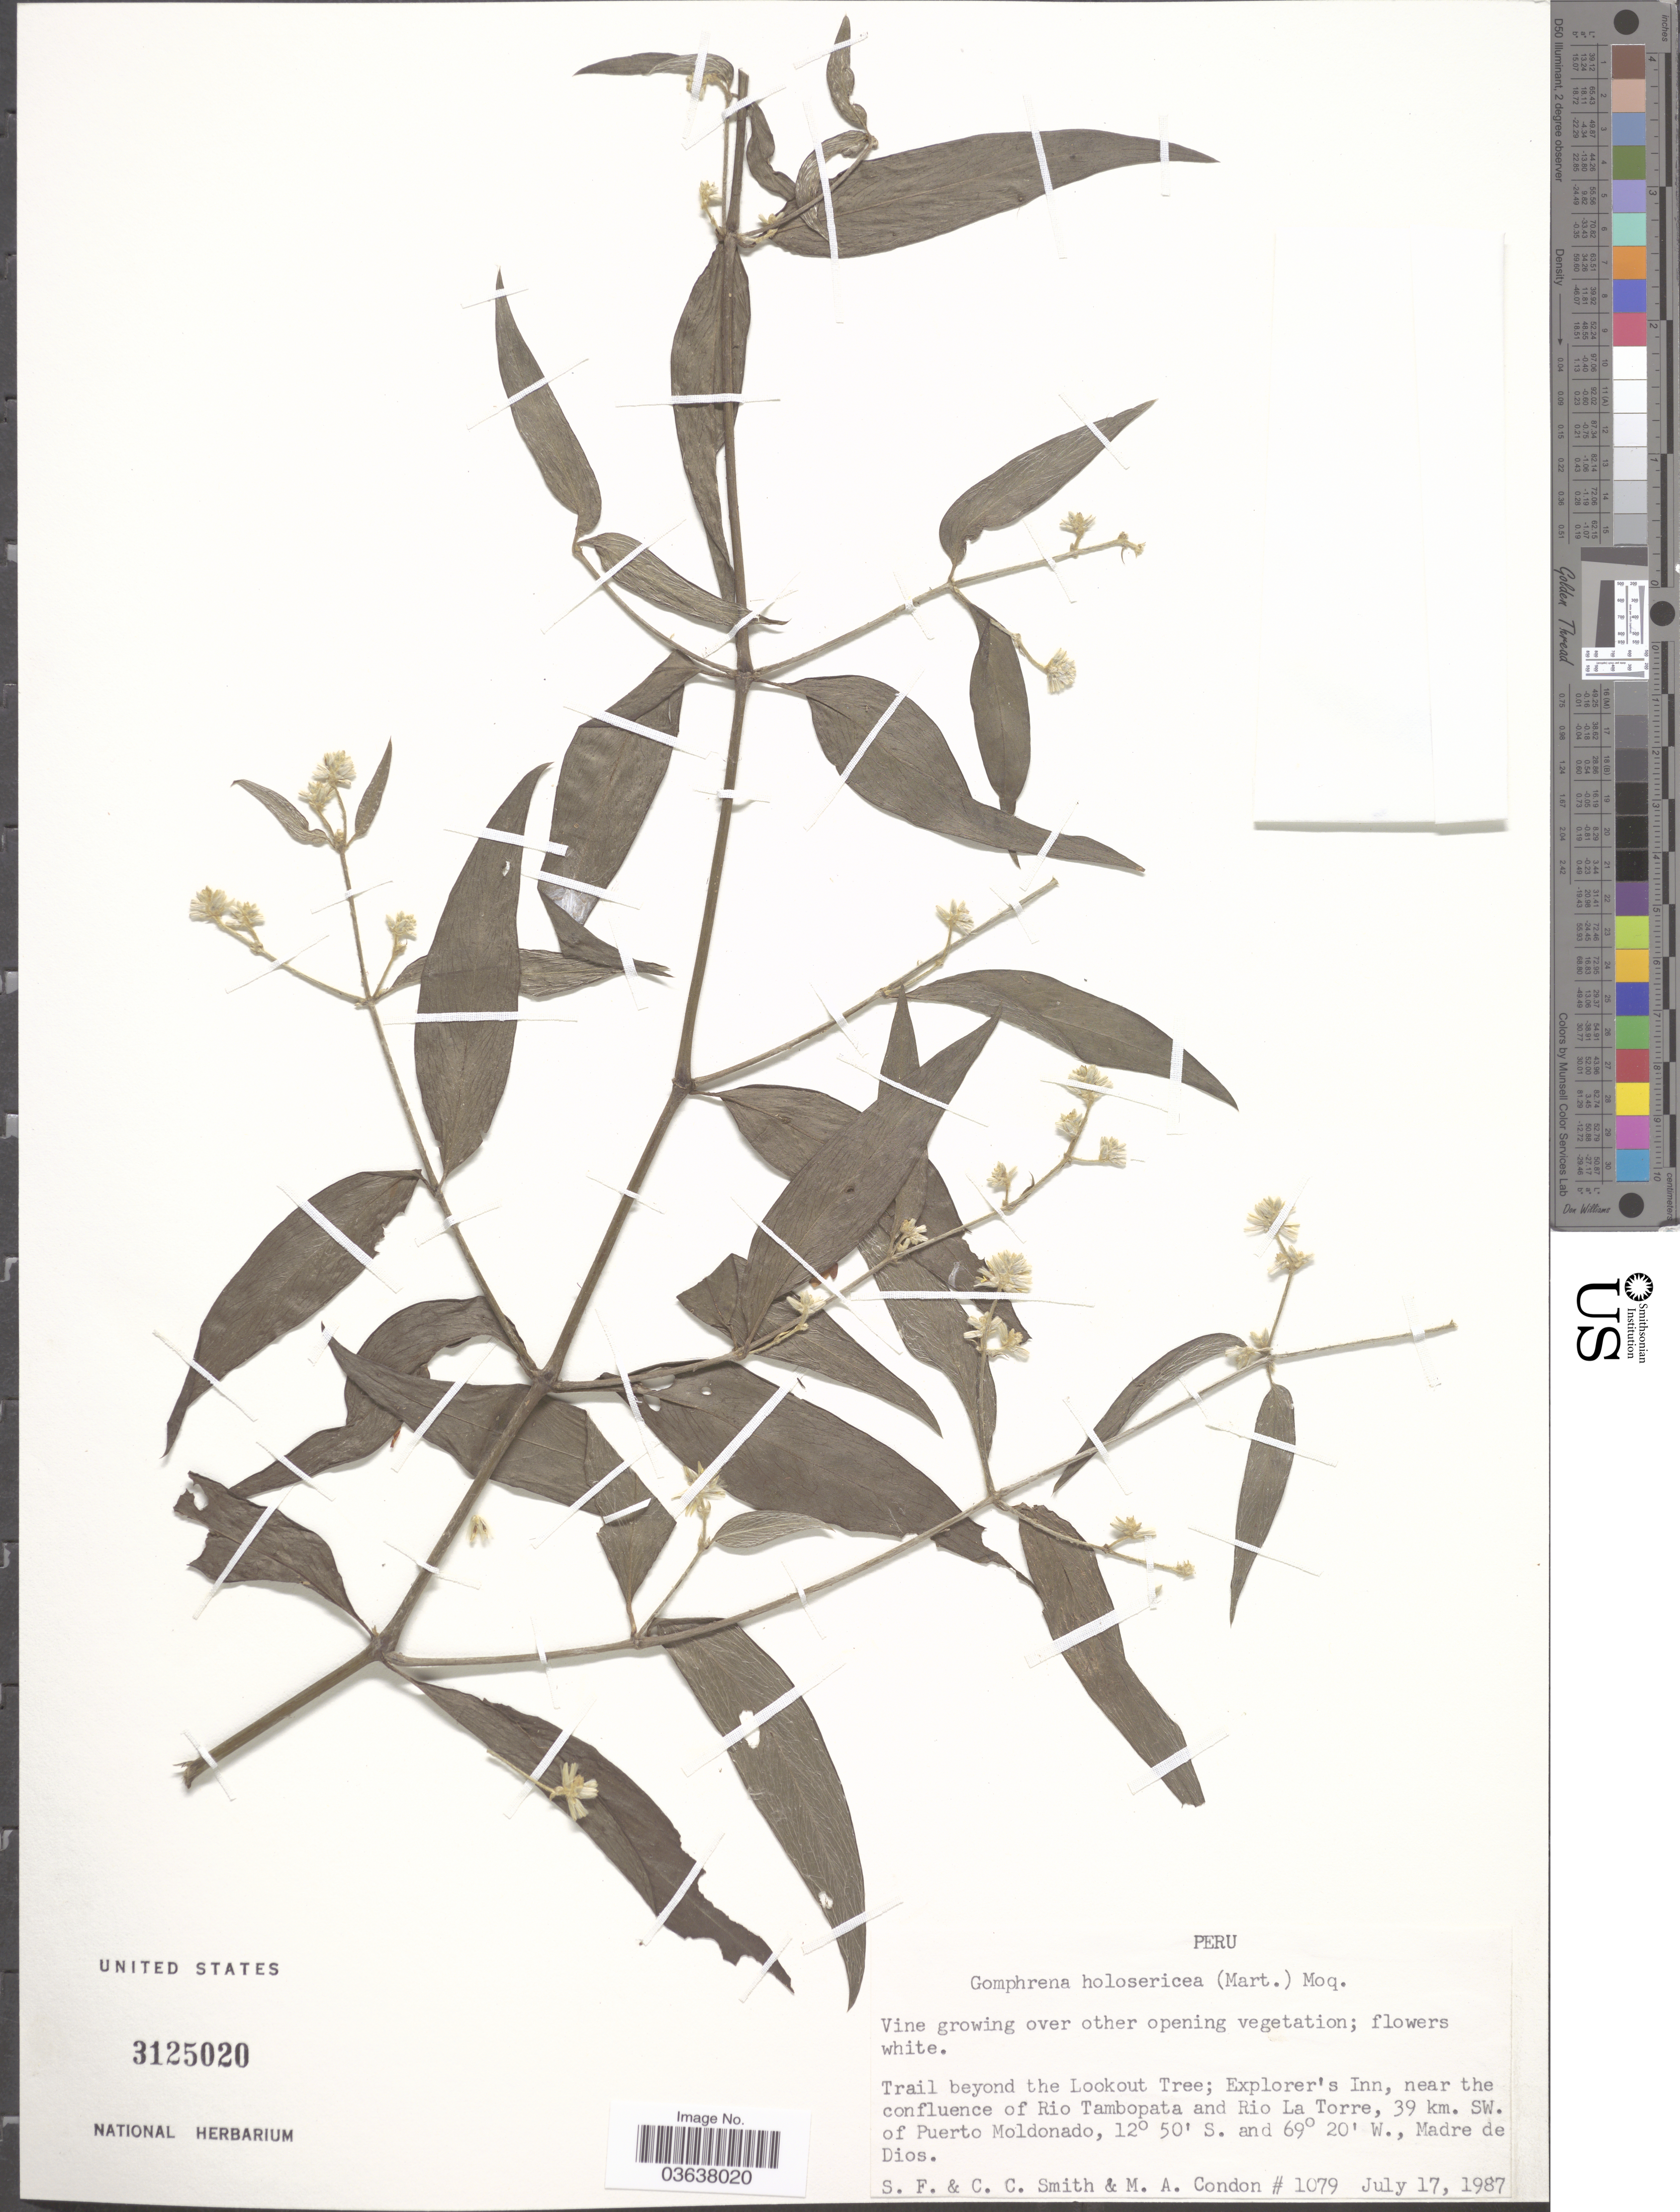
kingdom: Plantae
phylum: Tracheophyta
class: Magnoliopsida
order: Caryophyllales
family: Amaranthaceae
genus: Gomphrena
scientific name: Gomphrena holosericea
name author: (Mart.) Moq.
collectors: S.F. Smith, C. C. Smith & M. Condon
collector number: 1079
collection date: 1987-07-17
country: Peru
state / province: Madre de Dios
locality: Trail beyond the Lookout Tree; Explorer's Inn, near the confluence of Rio Tambopata and Rio La Torre, 39 km. SW. of Puerto Moldonado.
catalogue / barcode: US 3125020